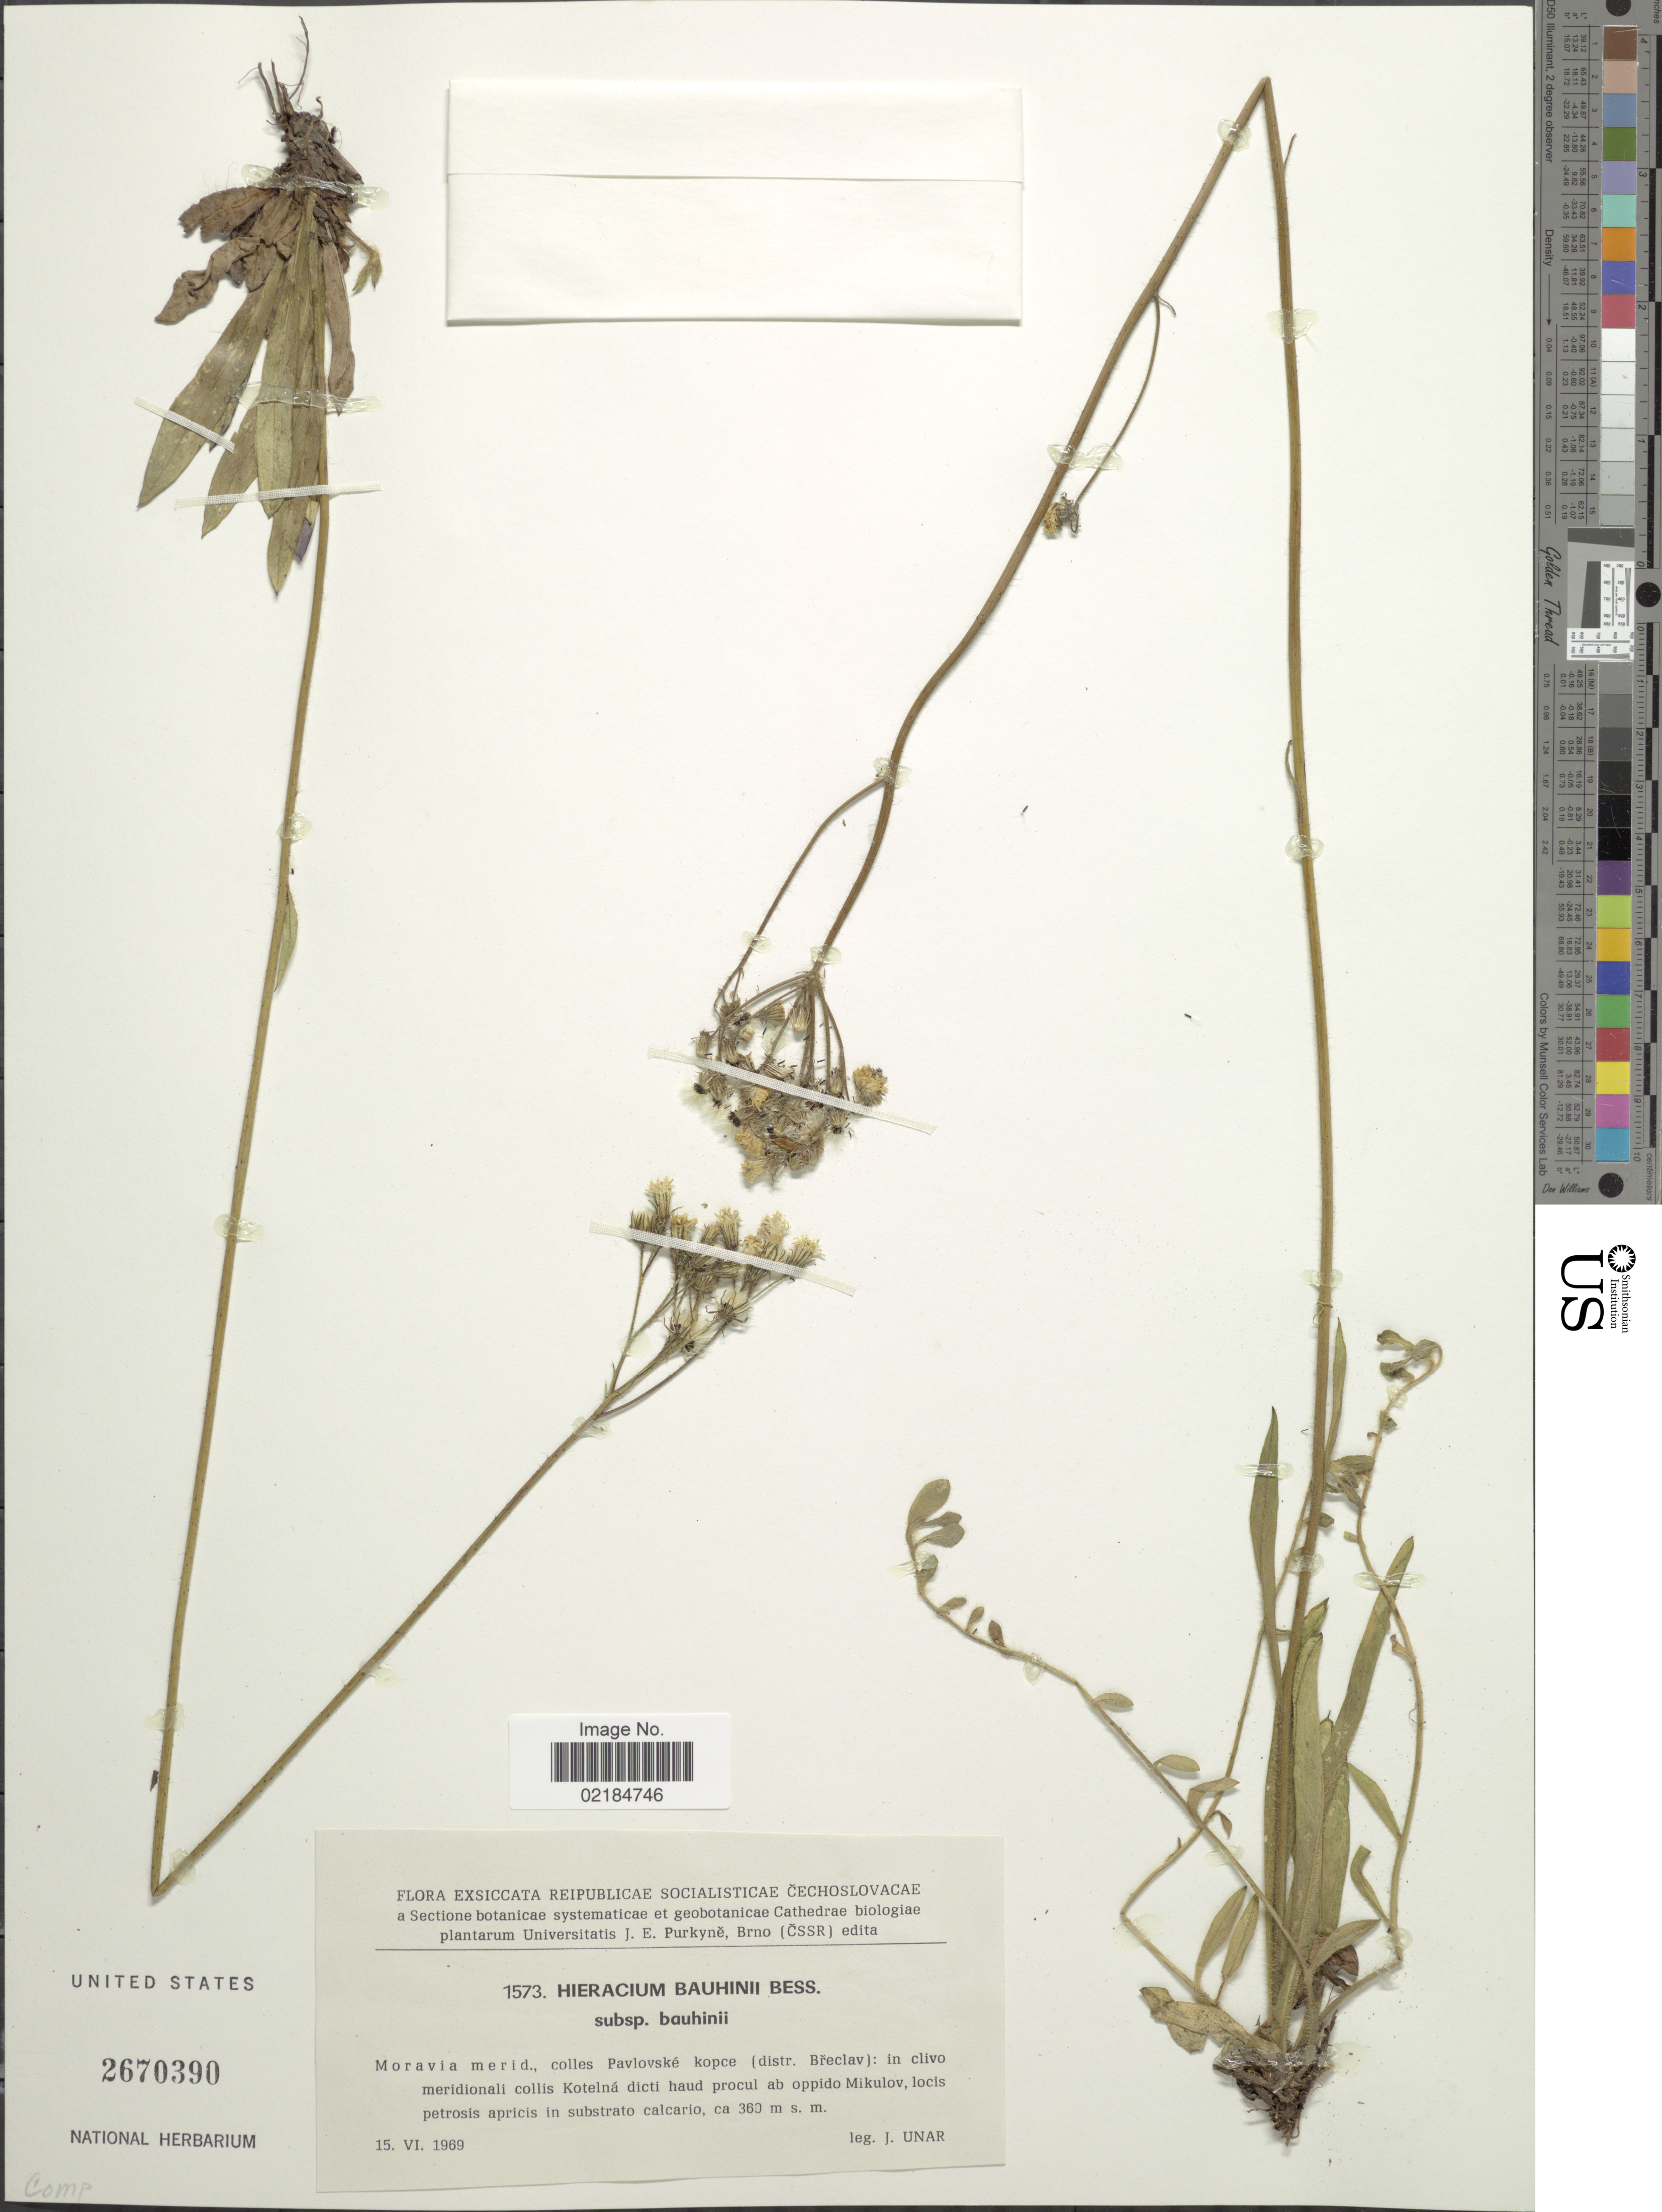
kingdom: Plantae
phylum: Tracheophyta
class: Magnoliopsida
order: Asterales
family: Asteraceae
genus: Pilosella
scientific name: Pilosella piloselloides subsp. bauhini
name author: (Schult.) S. Bräut. & Greuter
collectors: J. Unar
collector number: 1573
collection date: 1969-06-15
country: Czechia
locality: Moravia merid, colles Pavlovske kopce (distr. Breclav): in clivo meridionali collis Kotelina dicti haud procul ab oppido Mikulov, locis petrosis apricis in substrato calcario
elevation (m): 360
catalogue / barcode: US 2670390